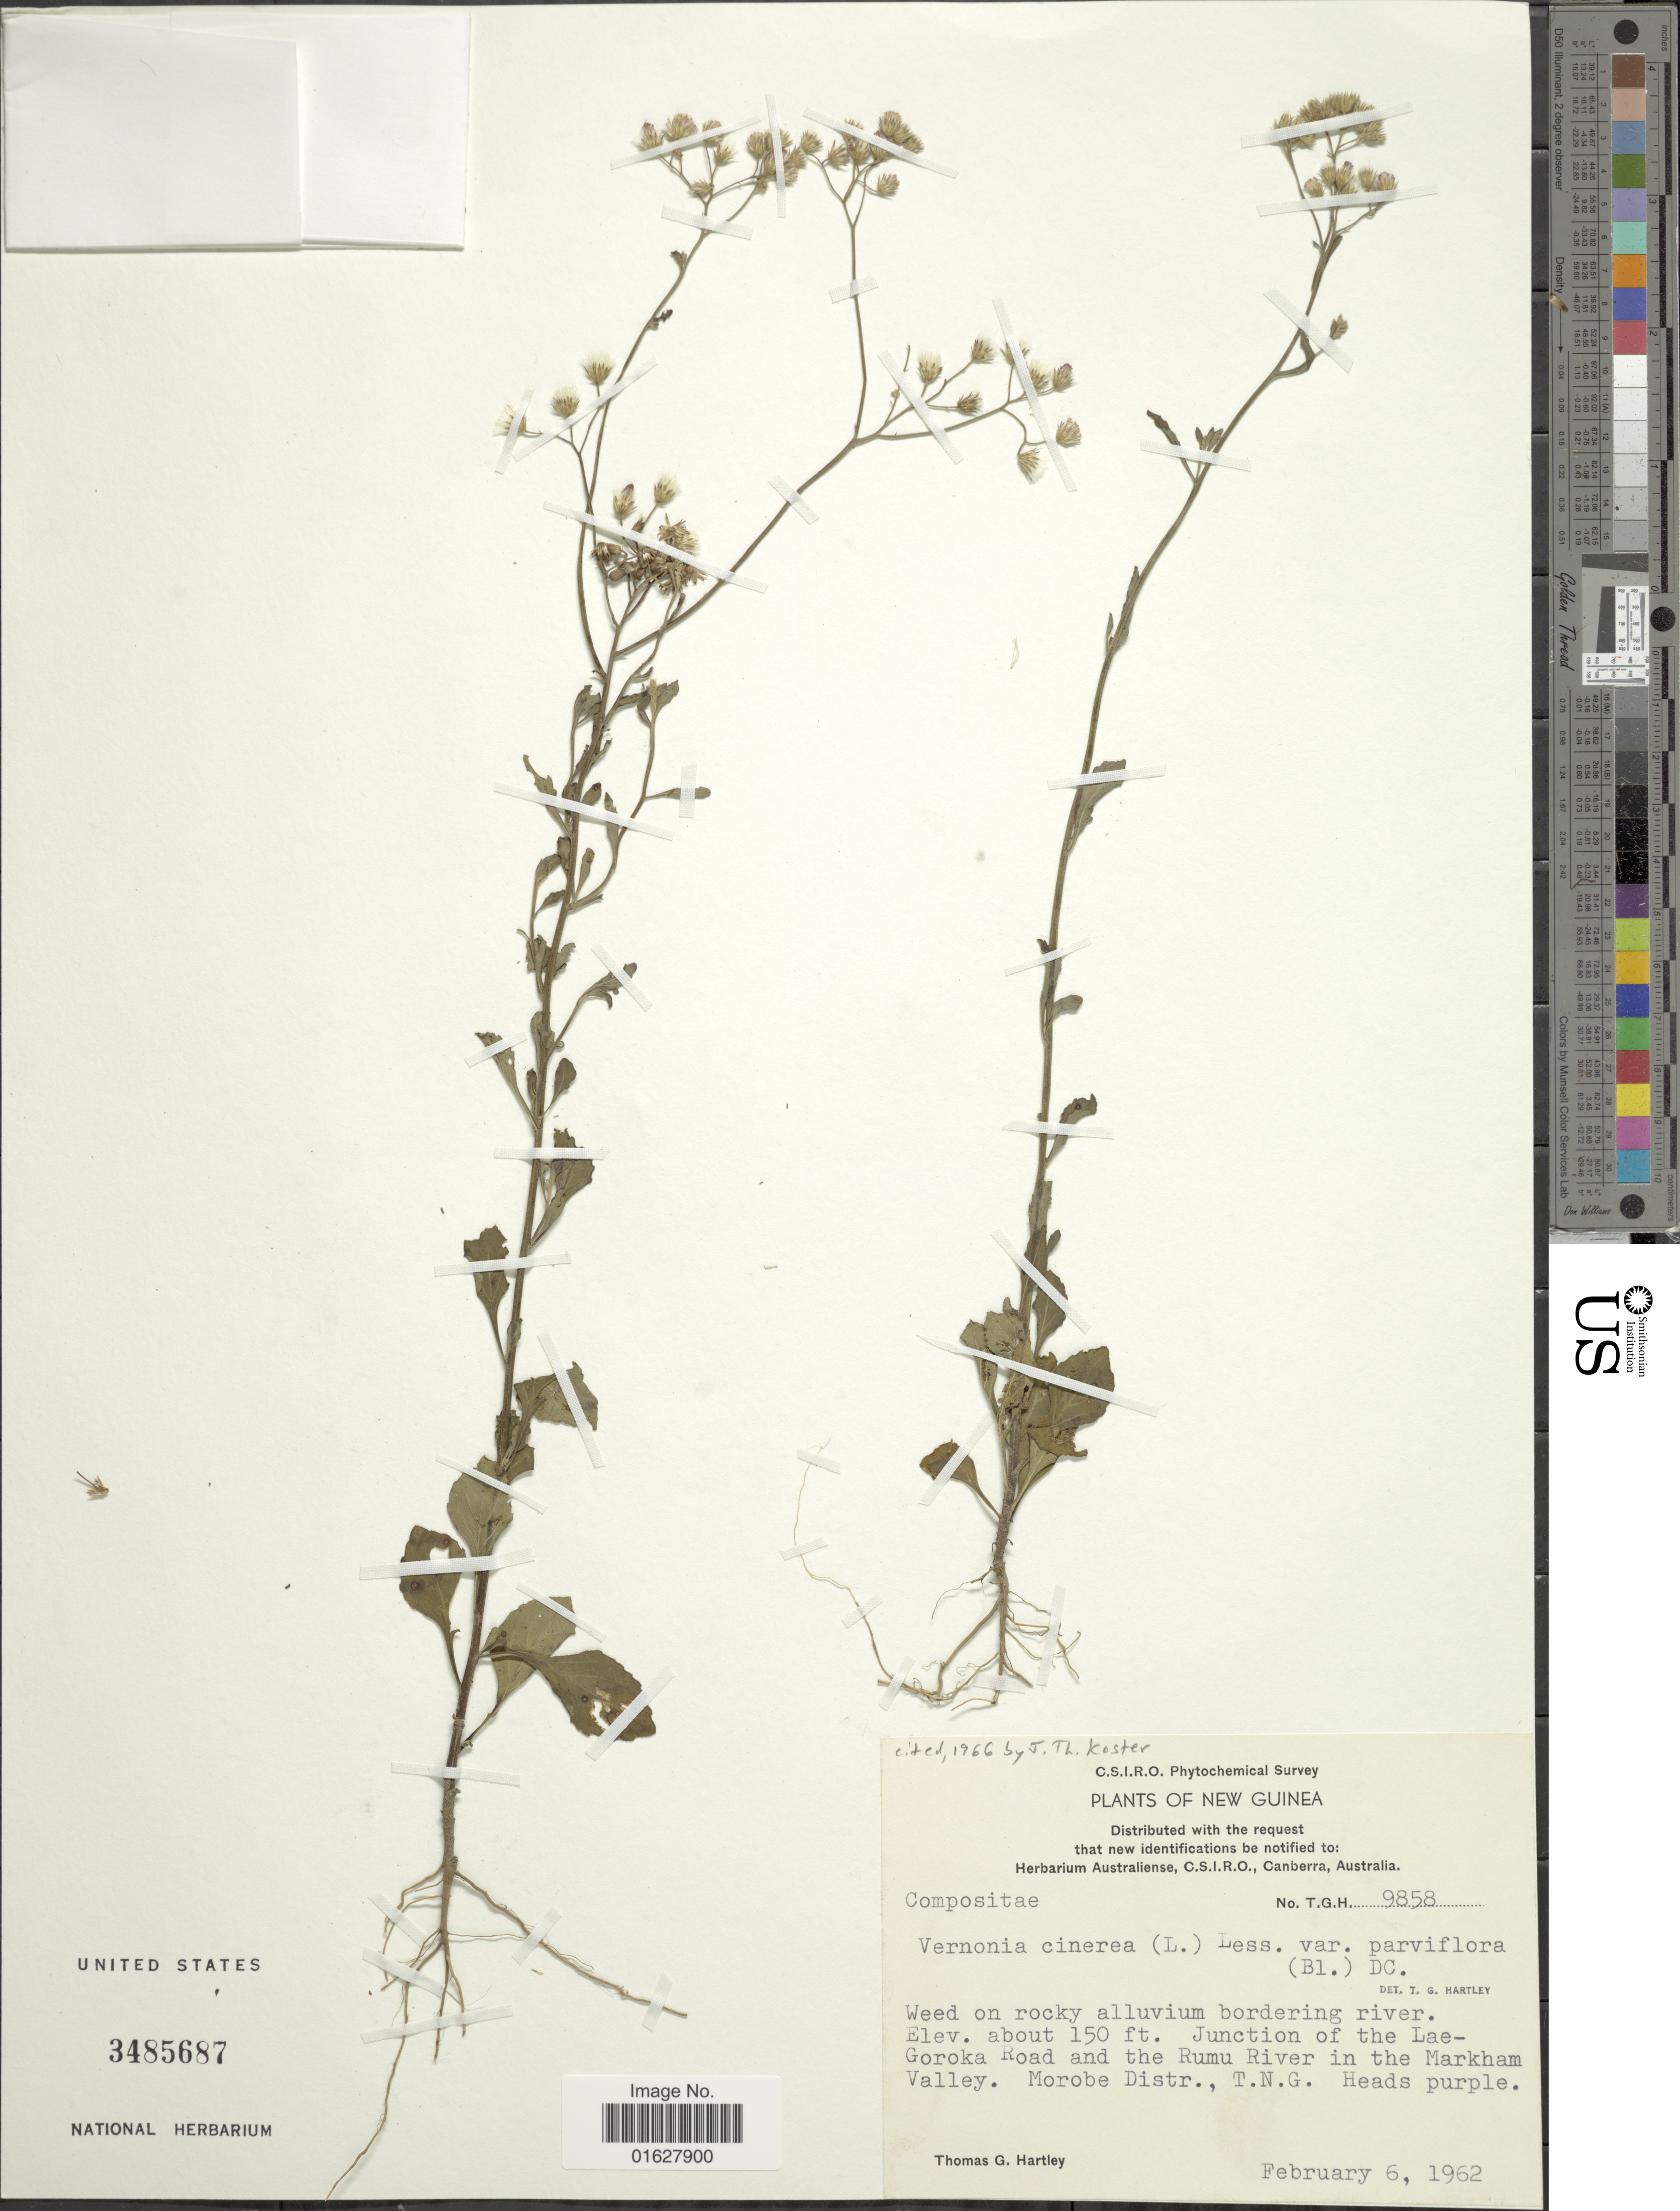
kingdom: Plantae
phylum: Tracheophyta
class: Magnoliopsida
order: Asterales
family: Asteraceae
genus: Cyanthillium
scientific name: Cyanthillium cinereum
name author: (L.) H. Rob.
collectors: T. G. Hartley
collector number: T.G. H. 9858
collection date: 1962-02-06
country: Papua New Guinea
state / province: Morobe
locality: New Guinea. Weed on rocky allubvium bordering river. Junction of the Lae-Goroka Road and the Rumu River in the Marham Valley. Morober District, T. N. G.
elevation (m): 46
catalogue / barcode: US 3485687